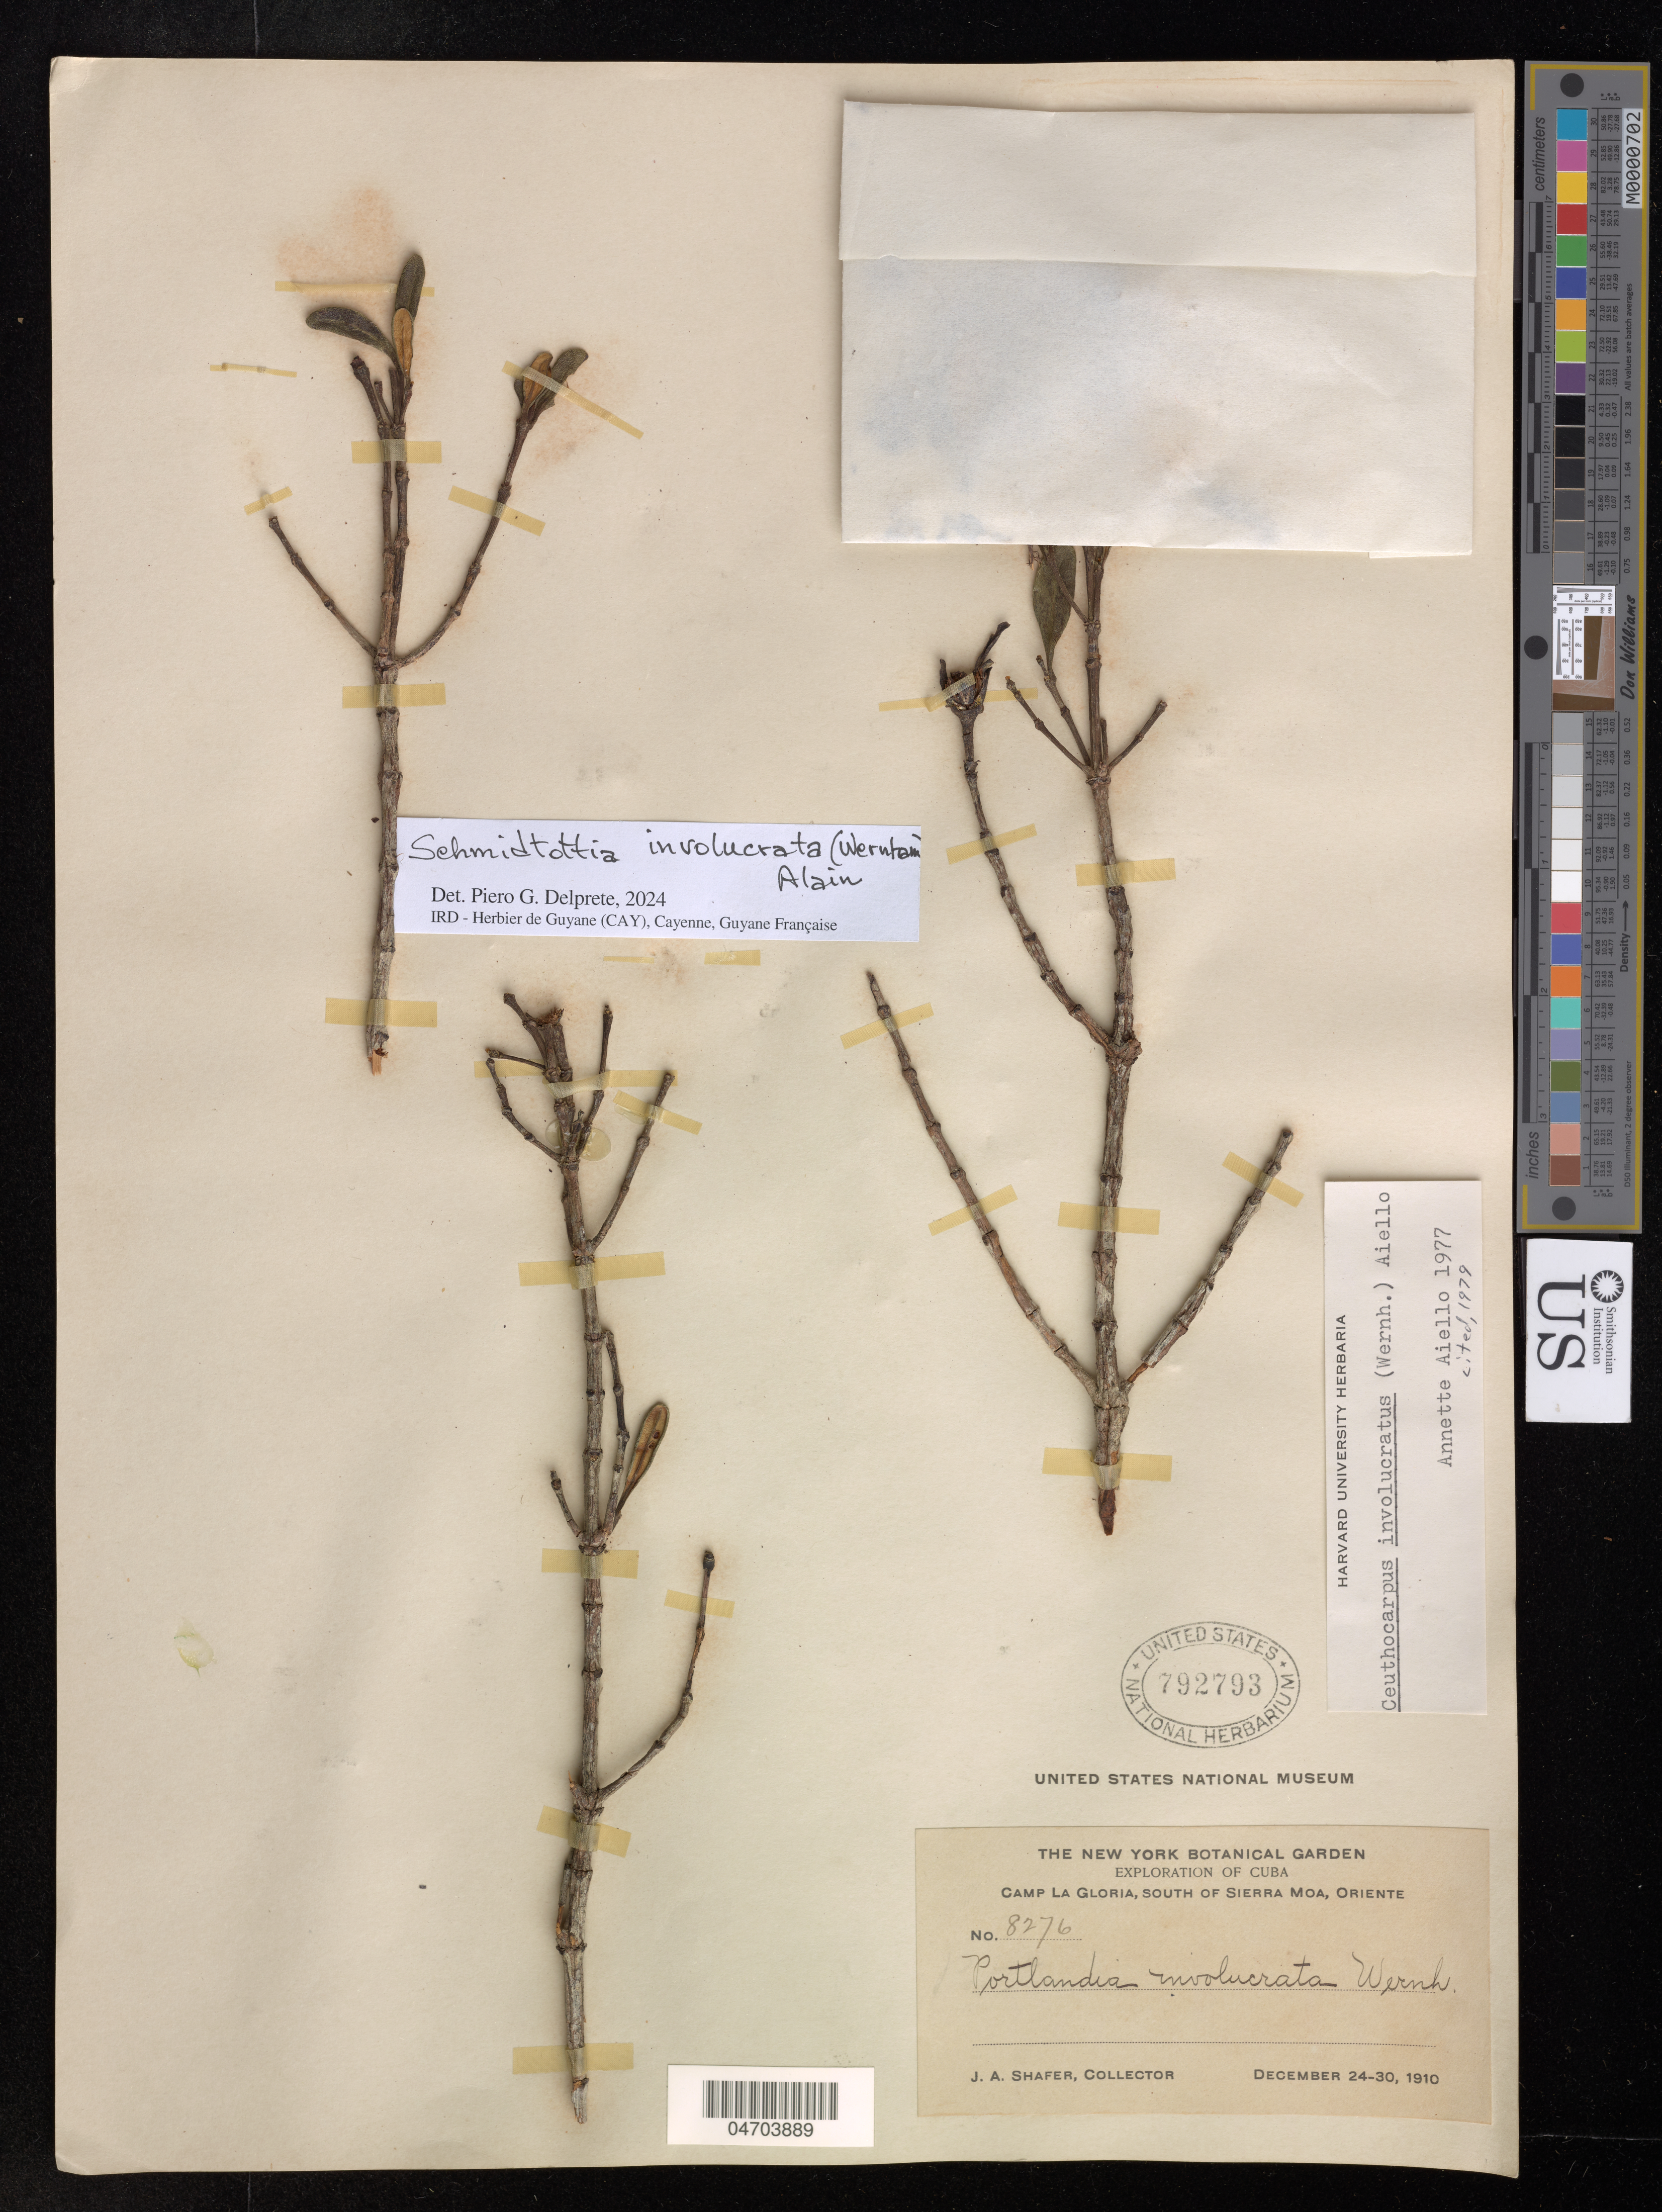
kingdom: Plantae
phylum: Tracheophyta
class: Magnoliopsida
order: Gentianales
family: Rubiaceae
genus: Schmidtottia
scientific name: Schmidtottia involucrata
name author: (Wernham) Alain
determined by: Delprete, P. G., Herb. de Guyane Cay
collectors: J. A. Shafer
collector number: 8276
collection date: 1910-12-24/1910-12-30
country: Cuba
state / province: Oriente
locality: Camp la Gloria, South of Sierra Moa.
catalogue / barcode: US 792793